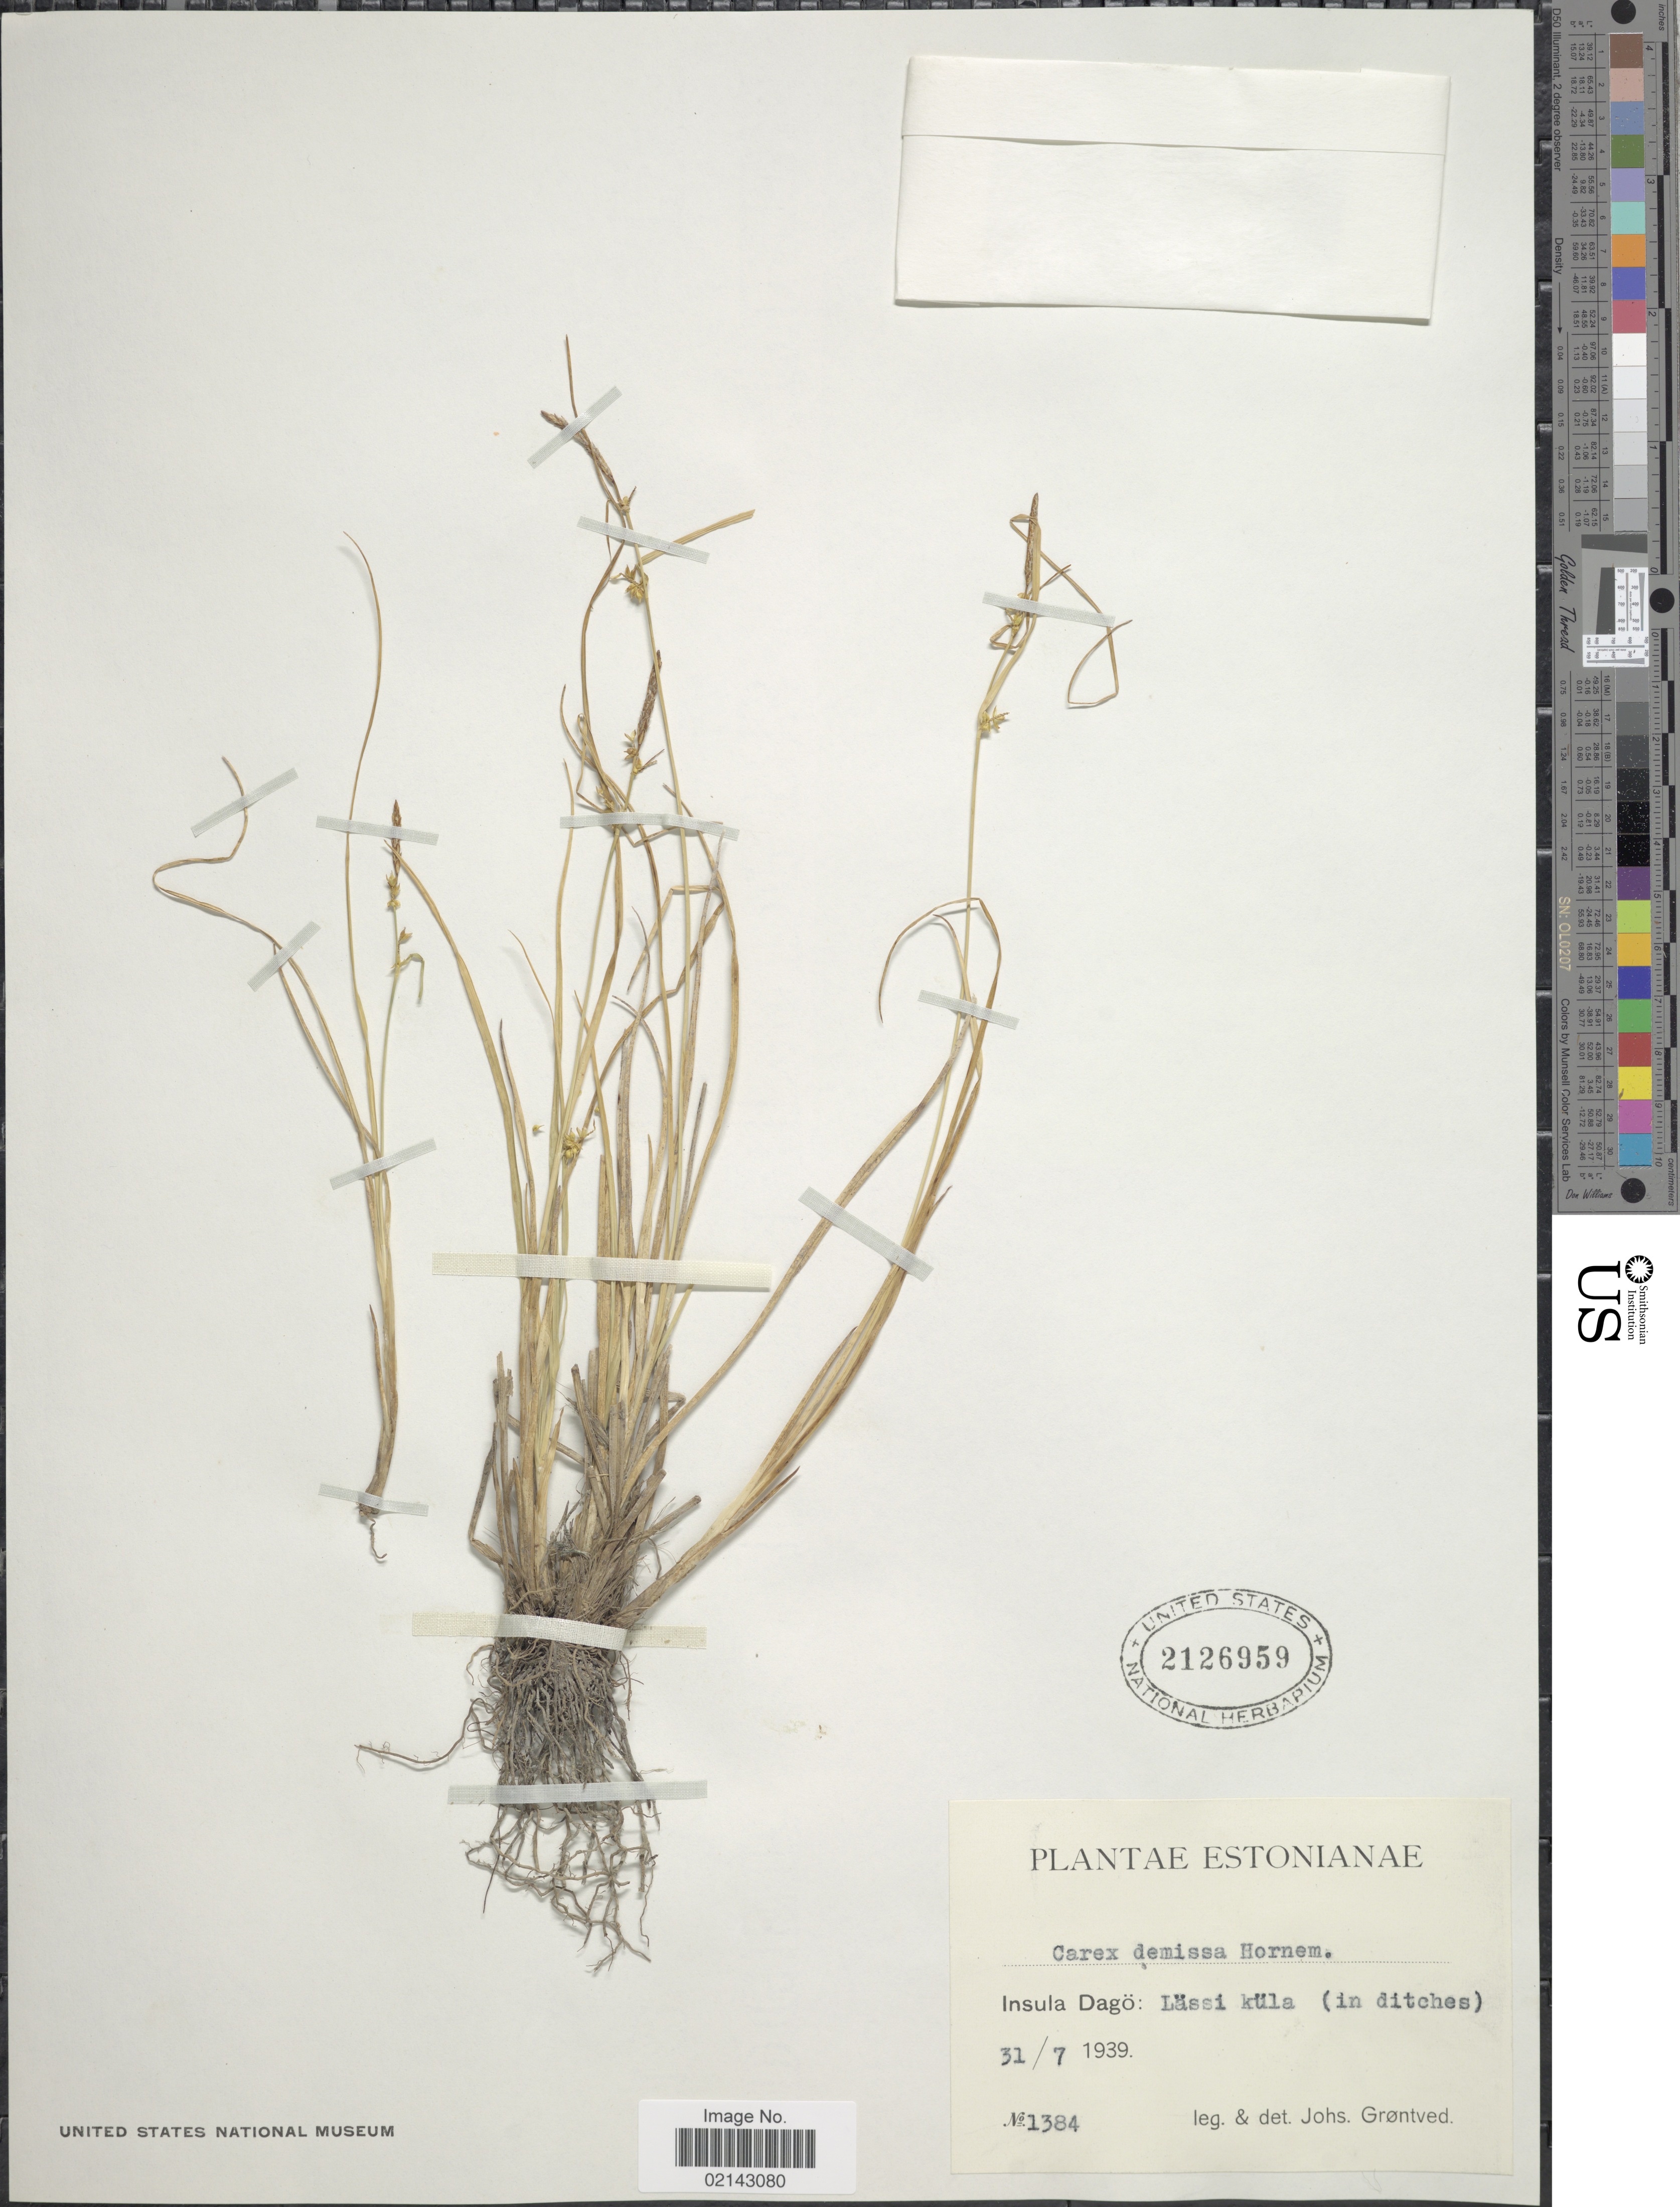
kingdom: Plantae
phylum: Tracheophyta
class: Liliopsida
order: Poales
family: Cyperaceae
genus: Carex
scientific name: Carex demissa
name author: Hornem.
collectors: J. Grøntved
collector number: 1384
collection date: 1939-07-31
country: Estonia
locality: Estonianae. Insula Dago: Lassi kula (in ditches)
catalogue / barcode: US 2126959